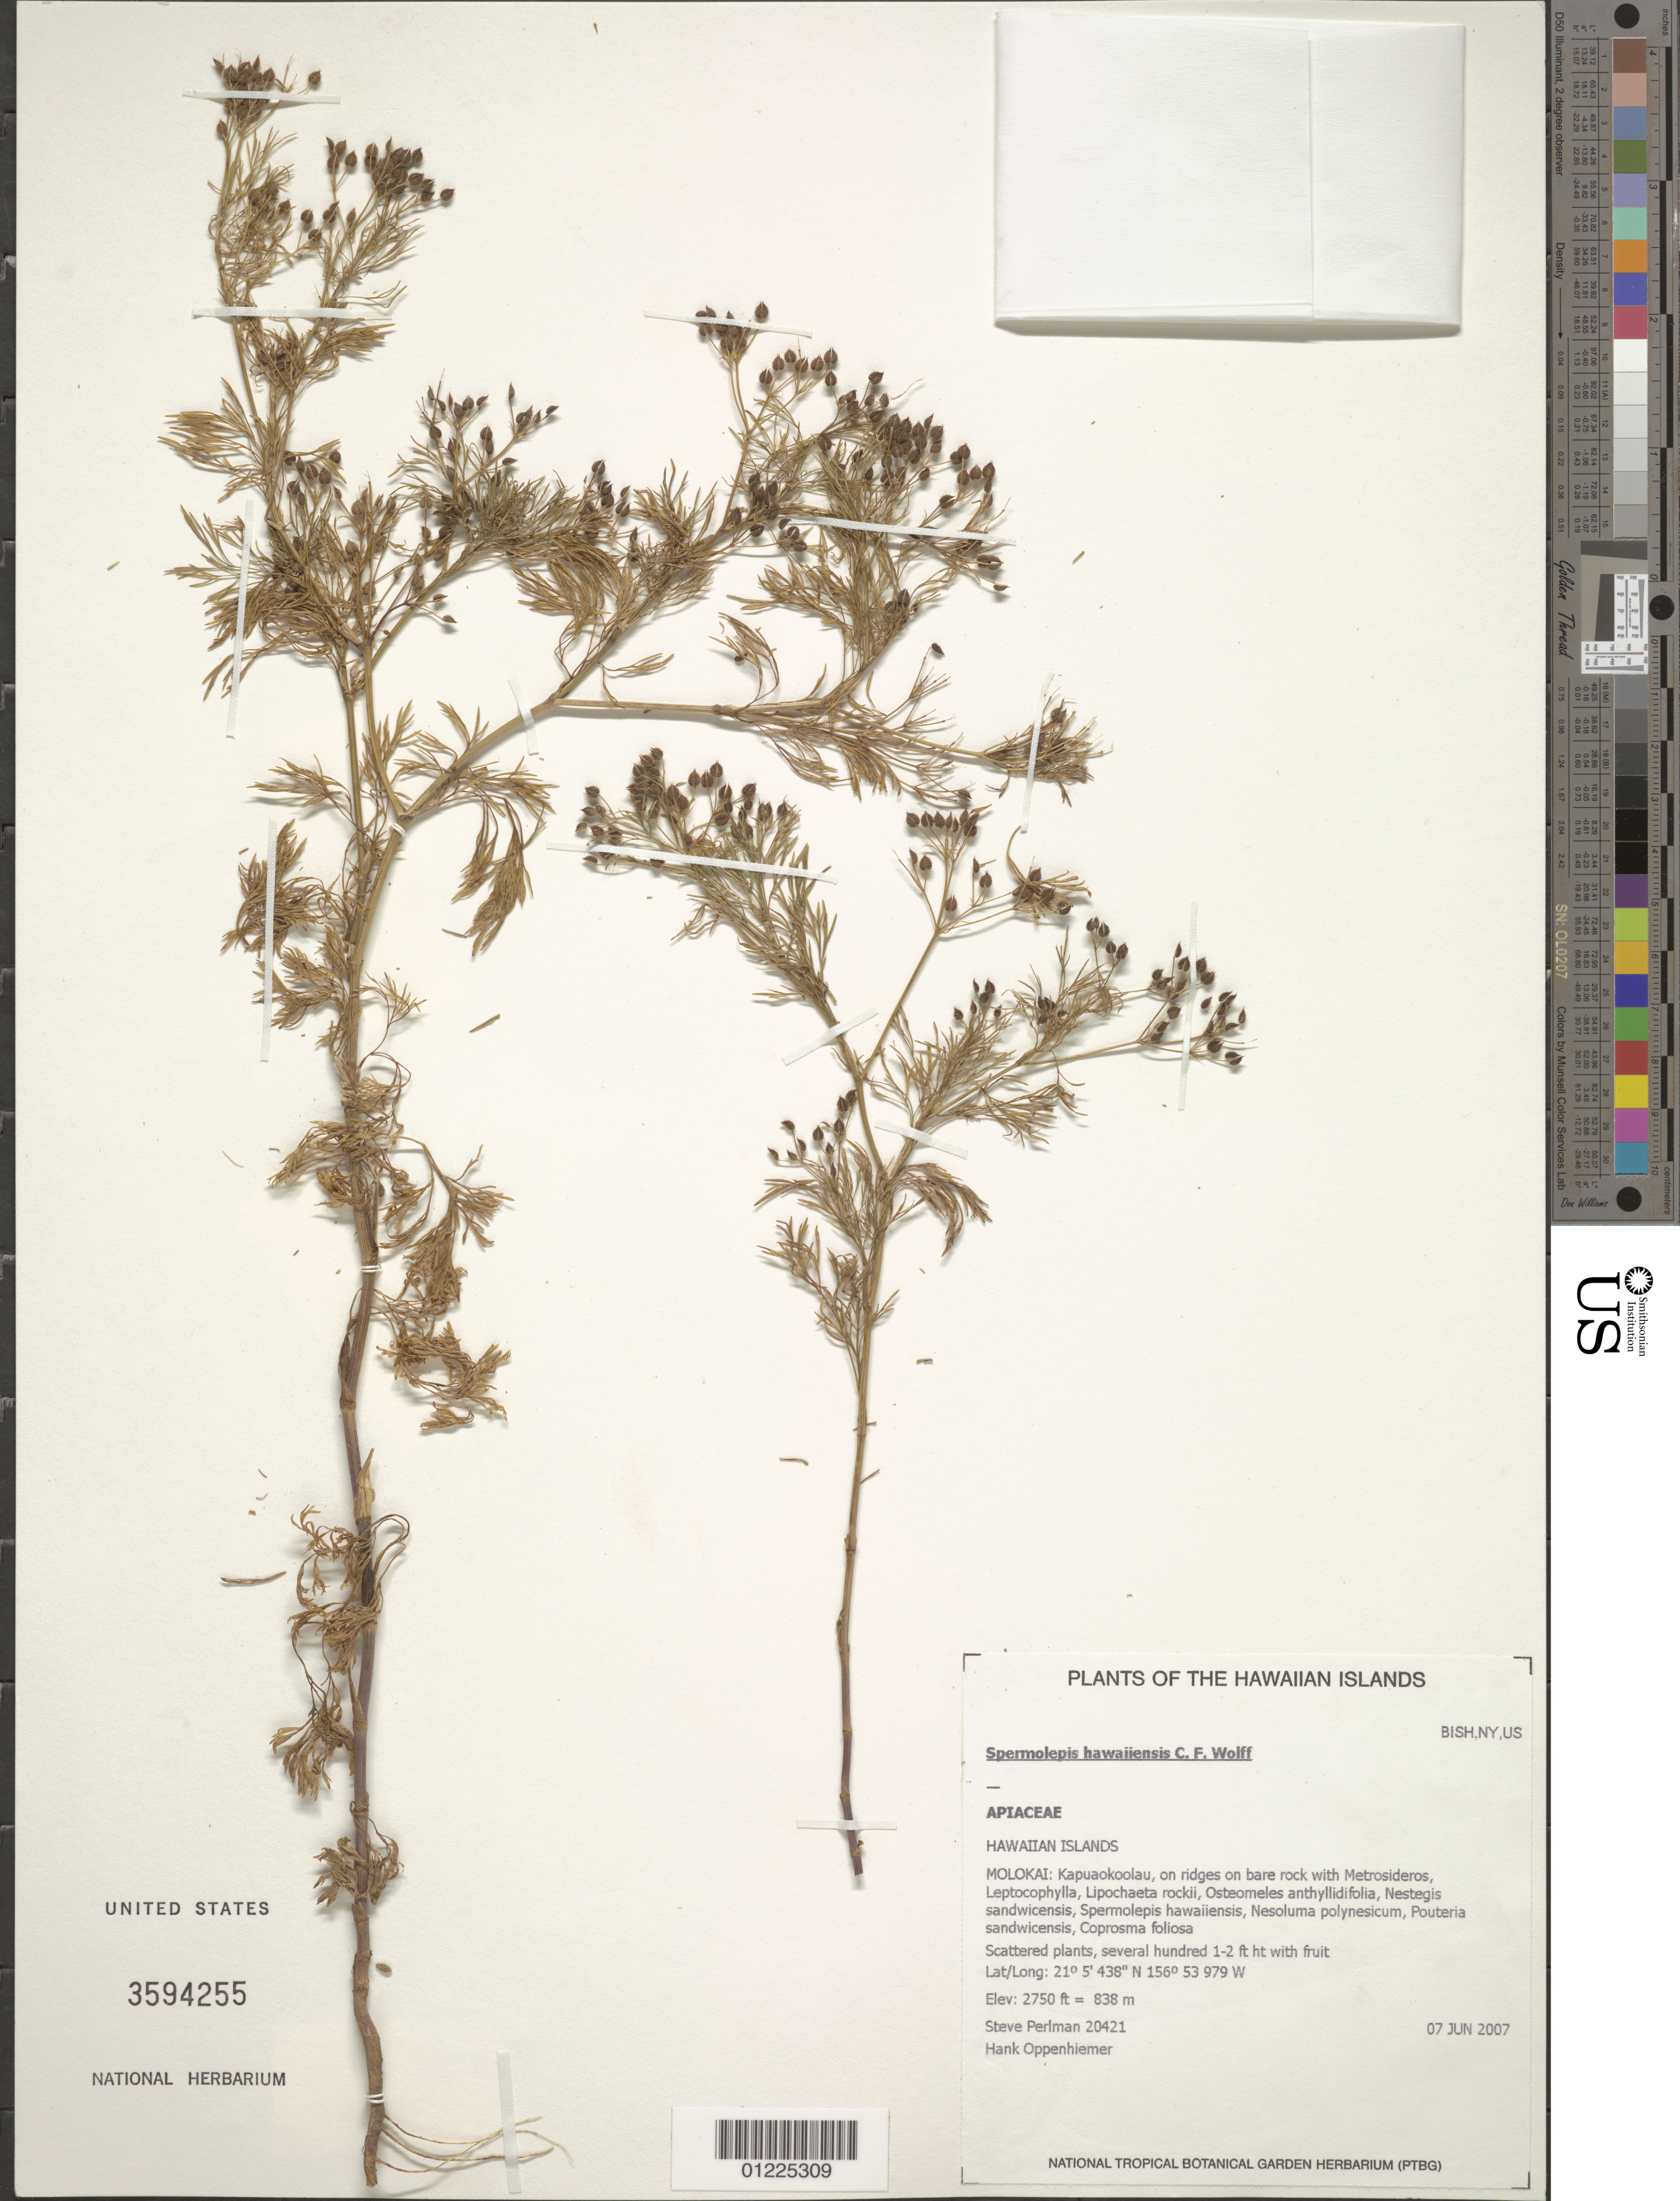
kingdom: Plantae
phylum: Tracheophyta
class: Magnoliopsida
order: Apiales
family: Apiaceae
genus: Spermolepis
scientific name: Spermolepis hawaiiensis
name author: H. Wolff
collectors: S. P. Perlman & H. L. Oppenheimer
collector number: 20421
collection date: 2007-06-07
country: United States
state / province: Hawaii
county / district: Maui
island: Moloka'i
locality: Kapuaokoolau.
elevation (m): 838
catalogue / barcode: US 3594255